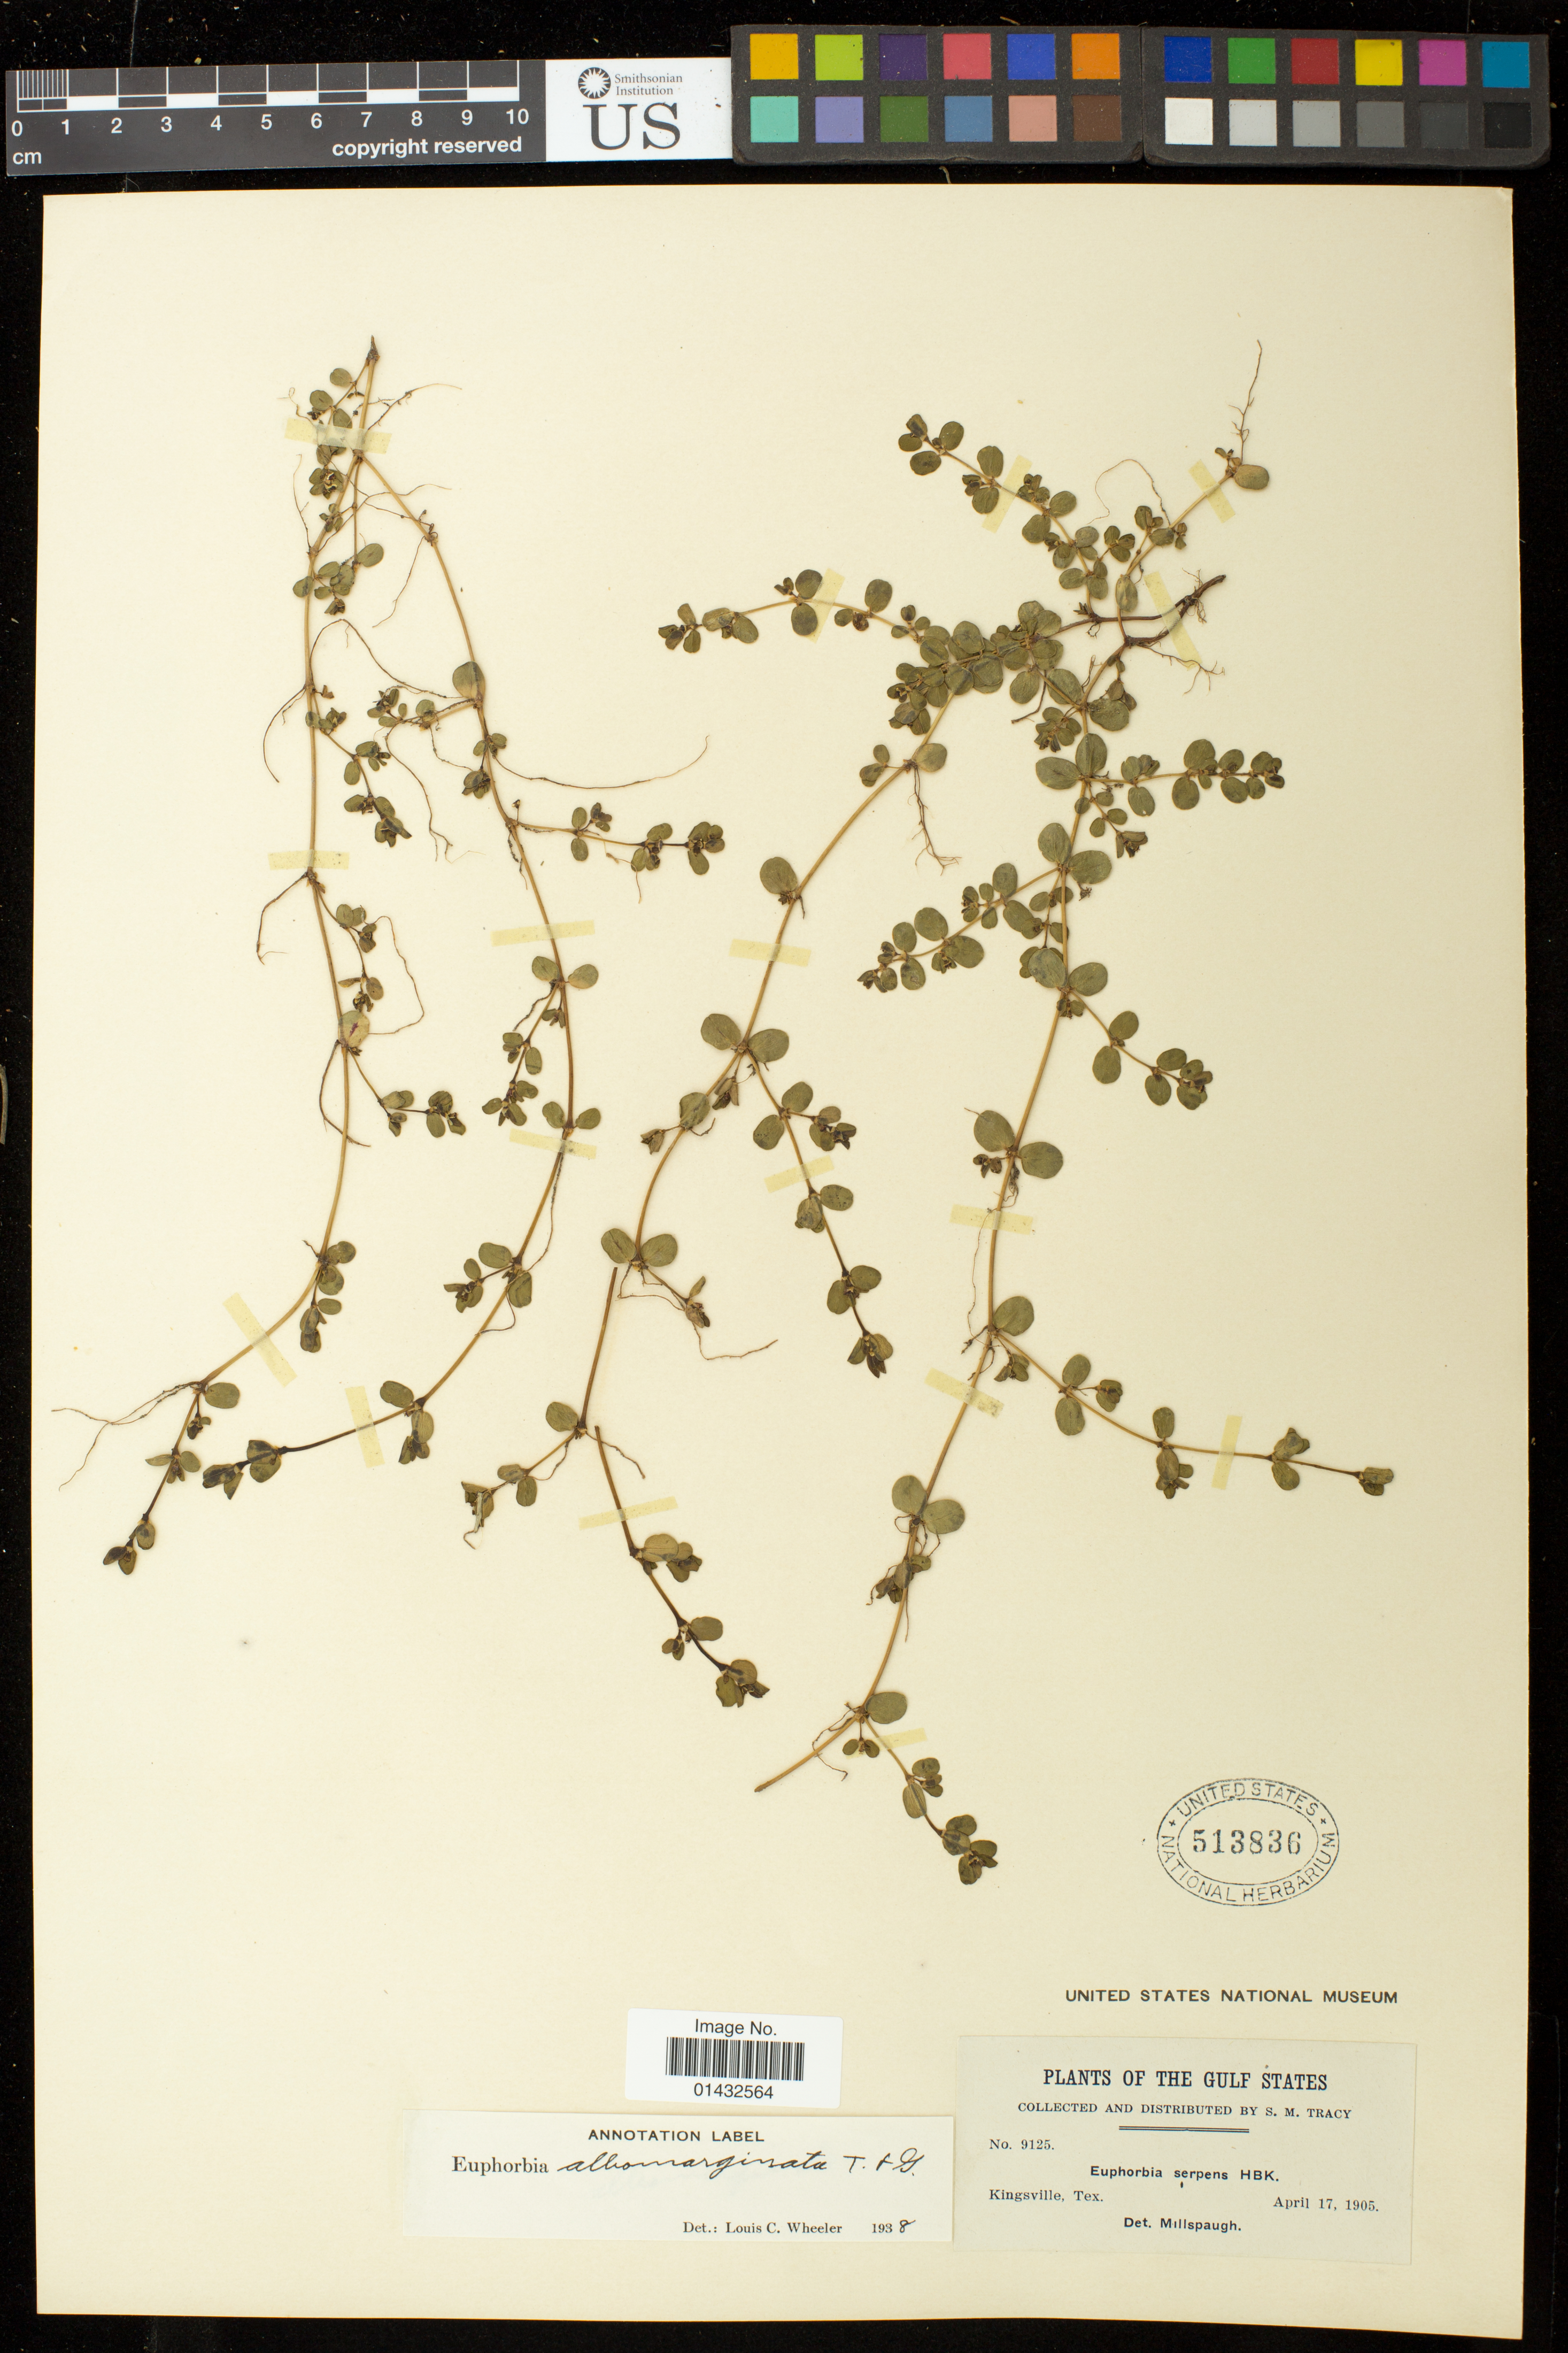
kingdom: Plantae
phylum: Tracheophyta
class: Magnoliopsida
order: Malpighiales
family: Euphorbiaceae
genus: Euphorbia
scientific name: Euphorbia albomarginata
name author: Torr. & A. Gray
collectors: S. M. Tracy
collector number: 9125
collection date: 1905-04-17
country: United States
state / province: Texas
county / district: Kleberg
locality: Kingsville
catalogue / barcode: US 513836